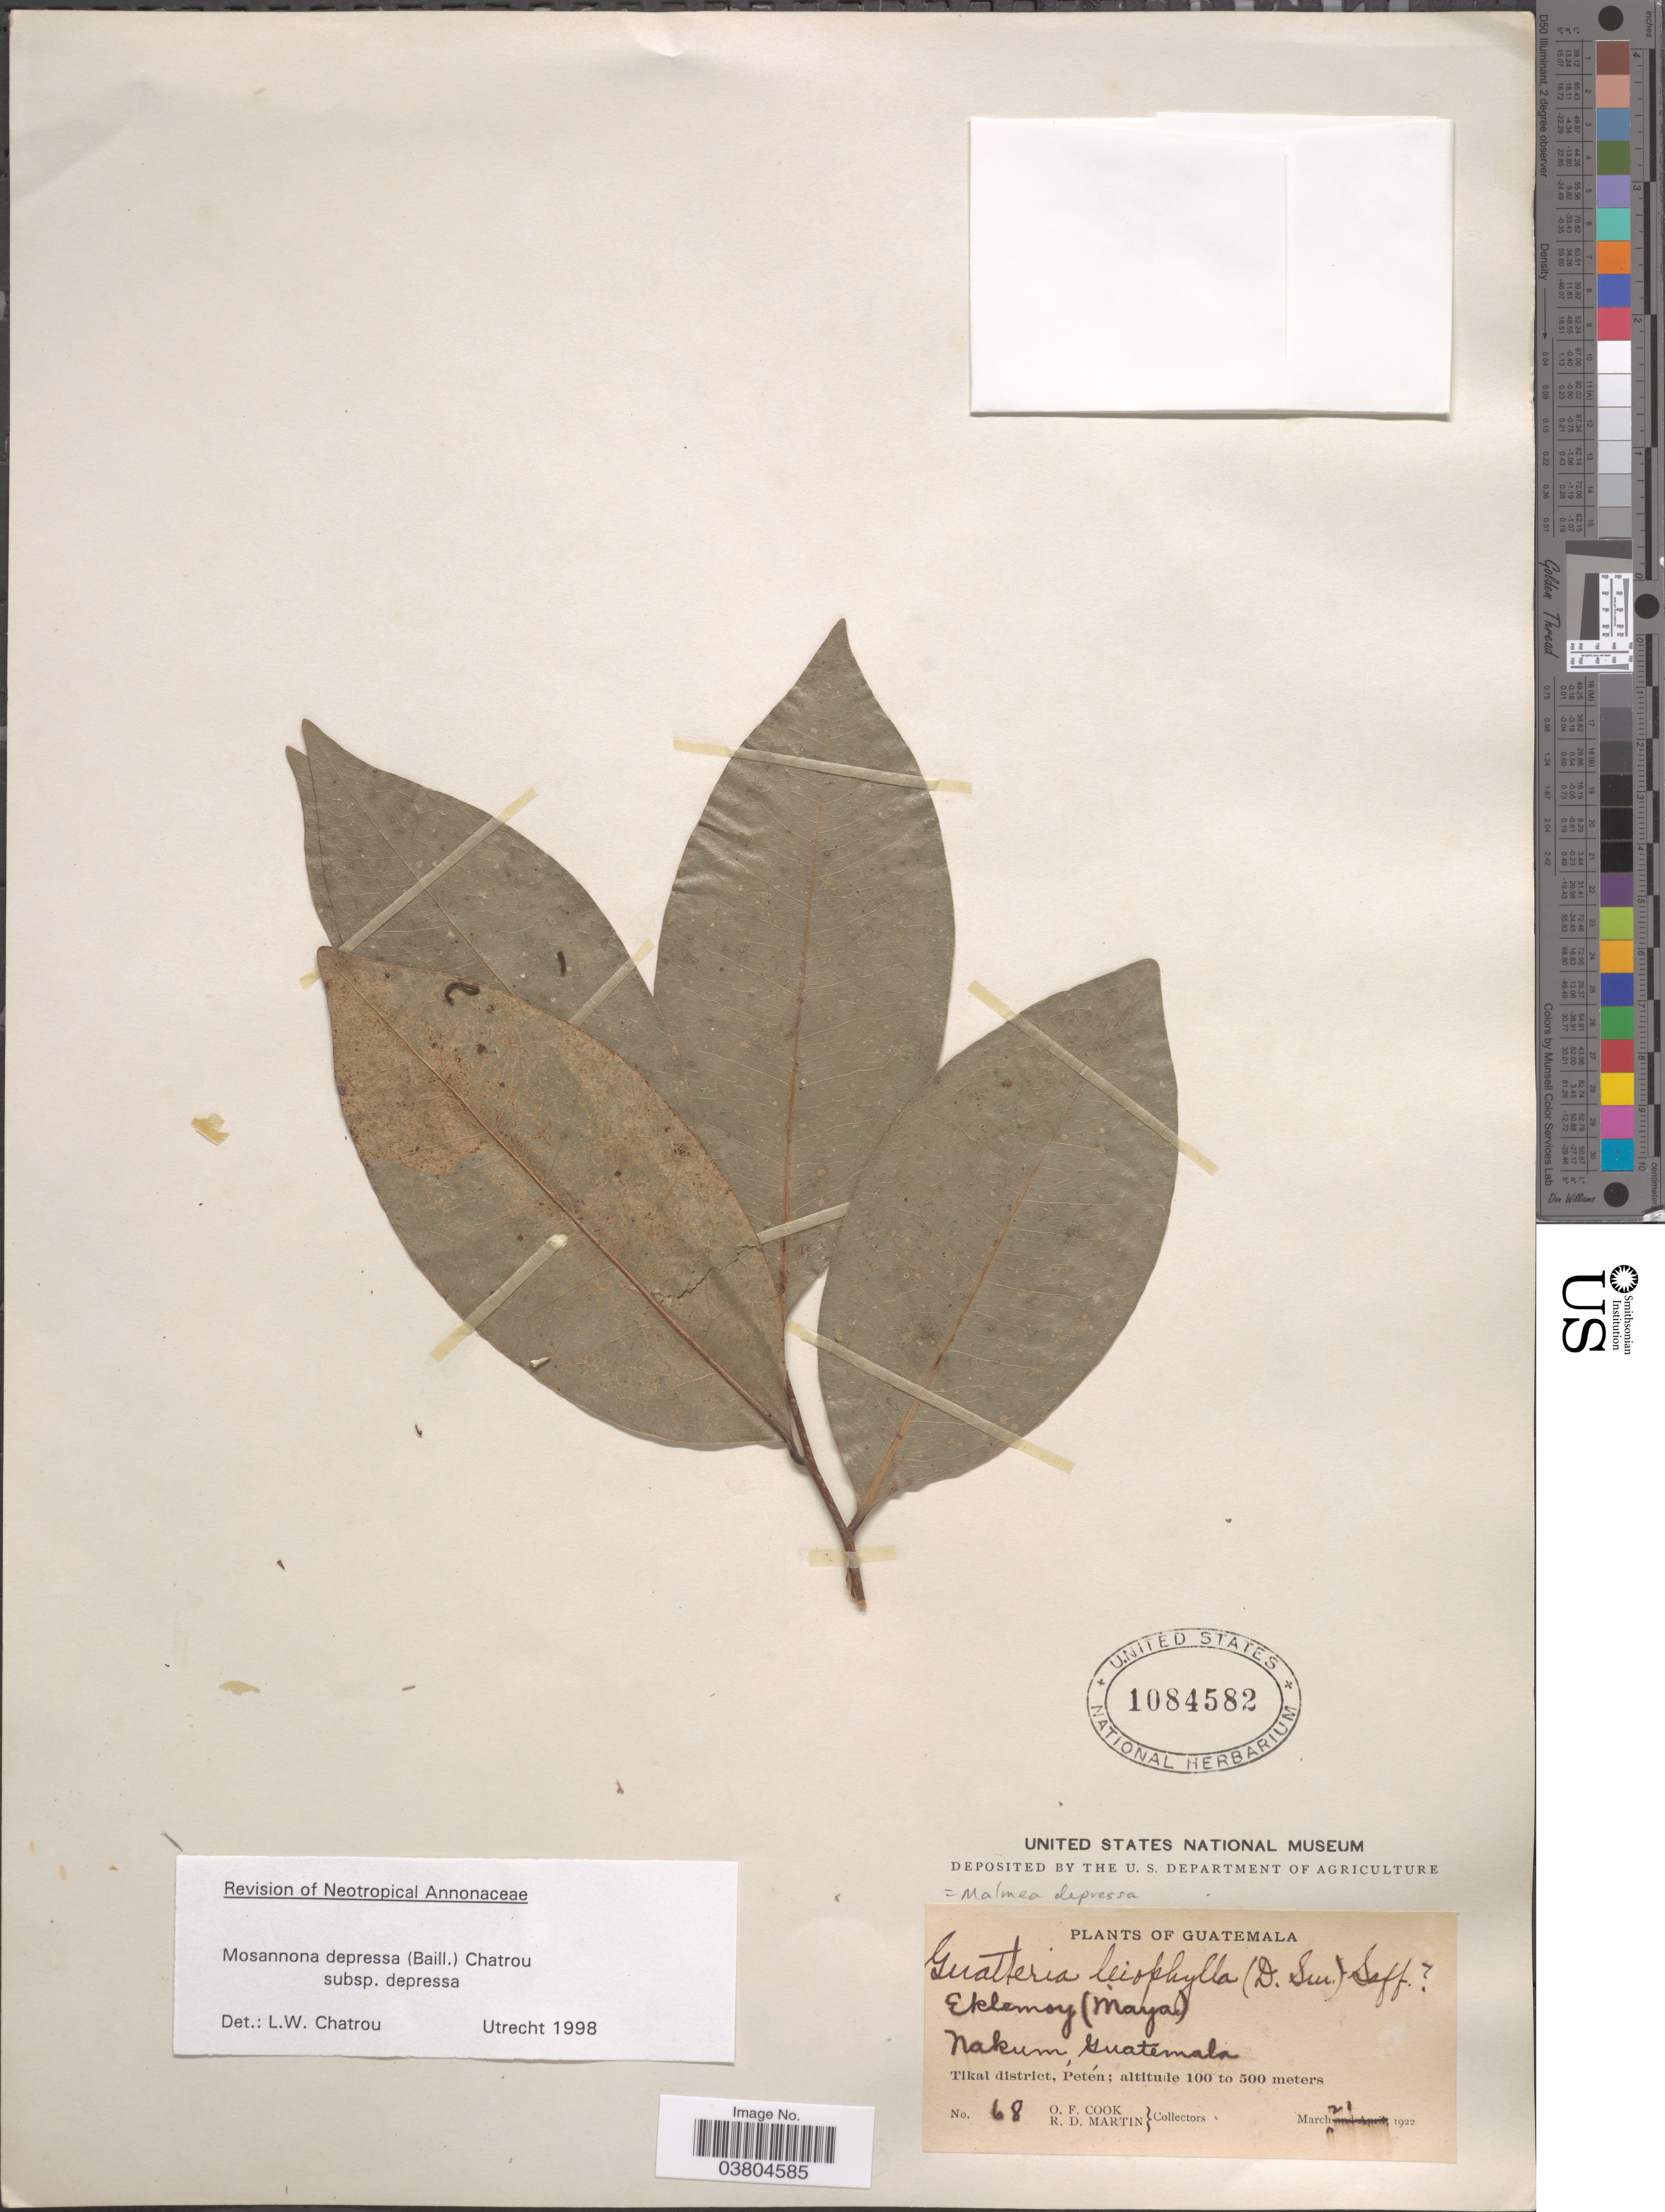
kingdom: Plantae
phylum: Tracheophyta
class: Magnoliopsida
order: Magnoliales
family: Annonaceae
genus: Mosannona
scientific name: Mosannona depressa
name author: (Baill.) Chatrou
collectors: O. F. Cook & R. D. Martin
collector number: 68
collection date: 1922-03-21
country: Guatemala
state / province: El Peten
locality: Nakum. Tikal district, Petén.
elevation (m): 100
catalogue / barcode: US 1084582